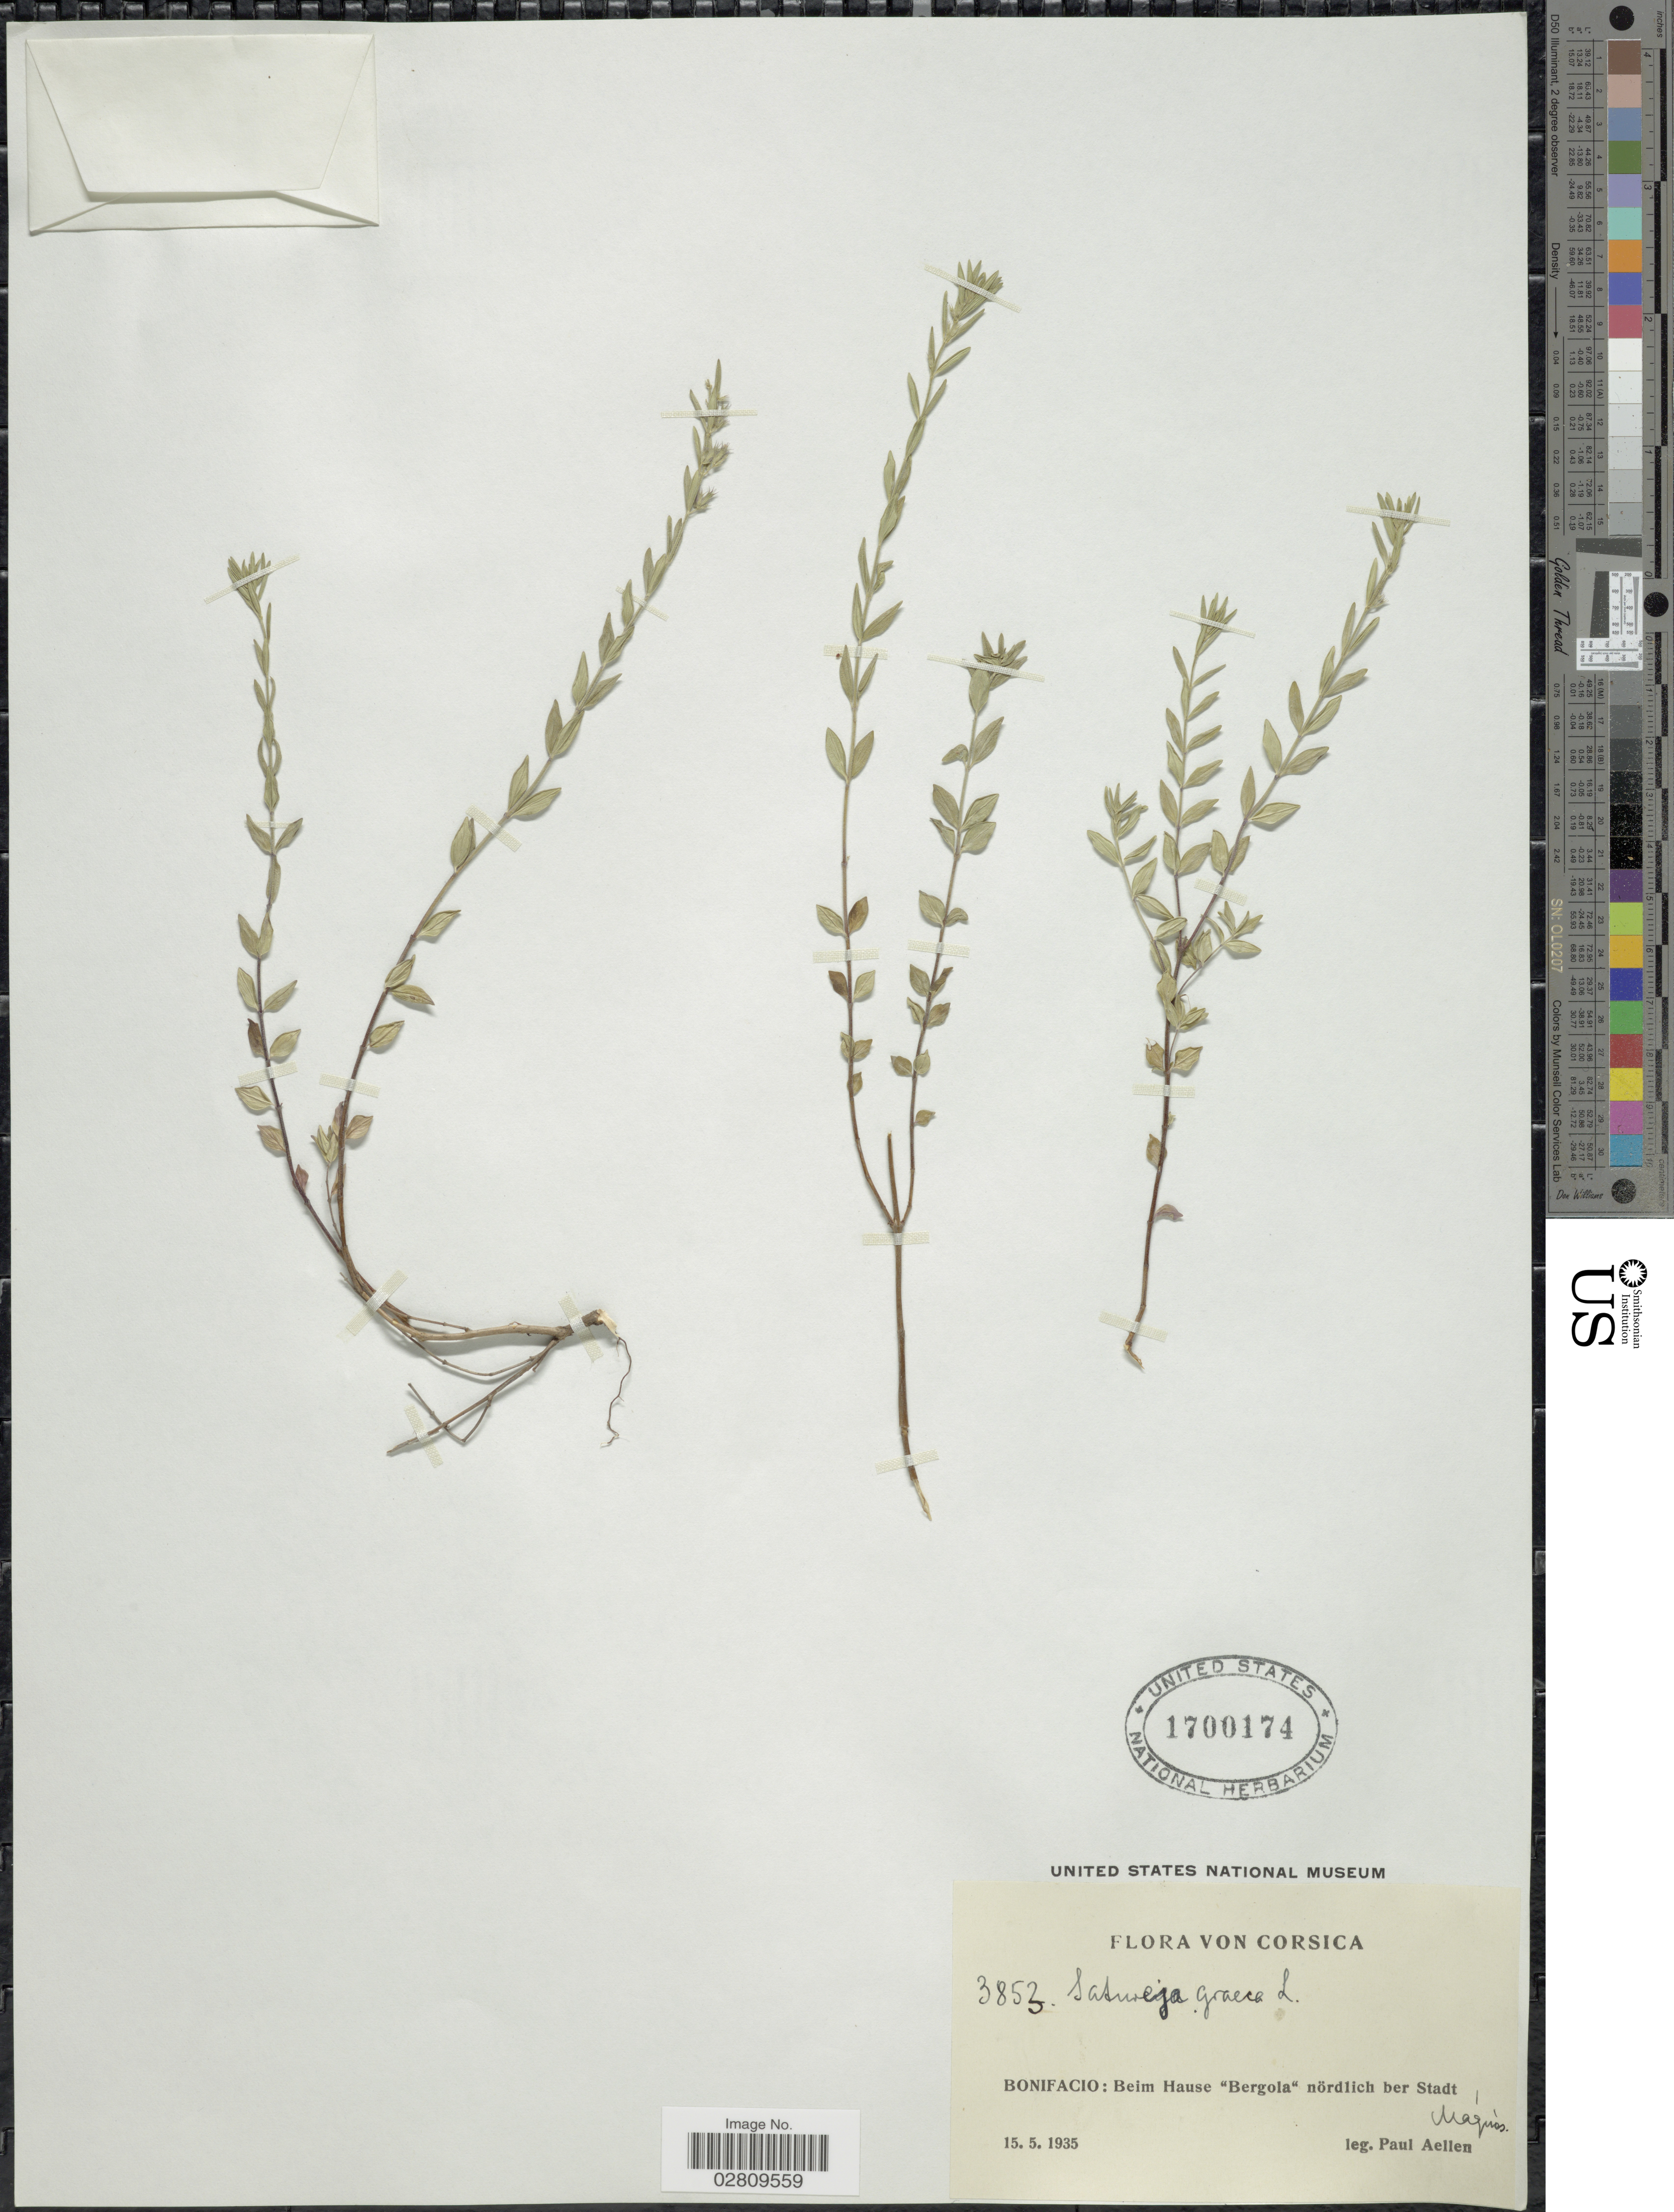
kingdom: Plantae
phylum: Tracheophyta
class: Magnoliopsida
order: Lamiales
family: Lamiaceae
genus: Micromeria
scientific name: Micromeria graeca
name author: Benth. ex Rchb.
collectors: P. Aellen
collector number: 3853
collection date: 1935-05-15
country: France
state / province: Corsica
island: Corse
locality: Bonifacio: Beim Hause "Bergola" nördlich ber Stadt. Máquis.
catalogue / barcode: US 1700174